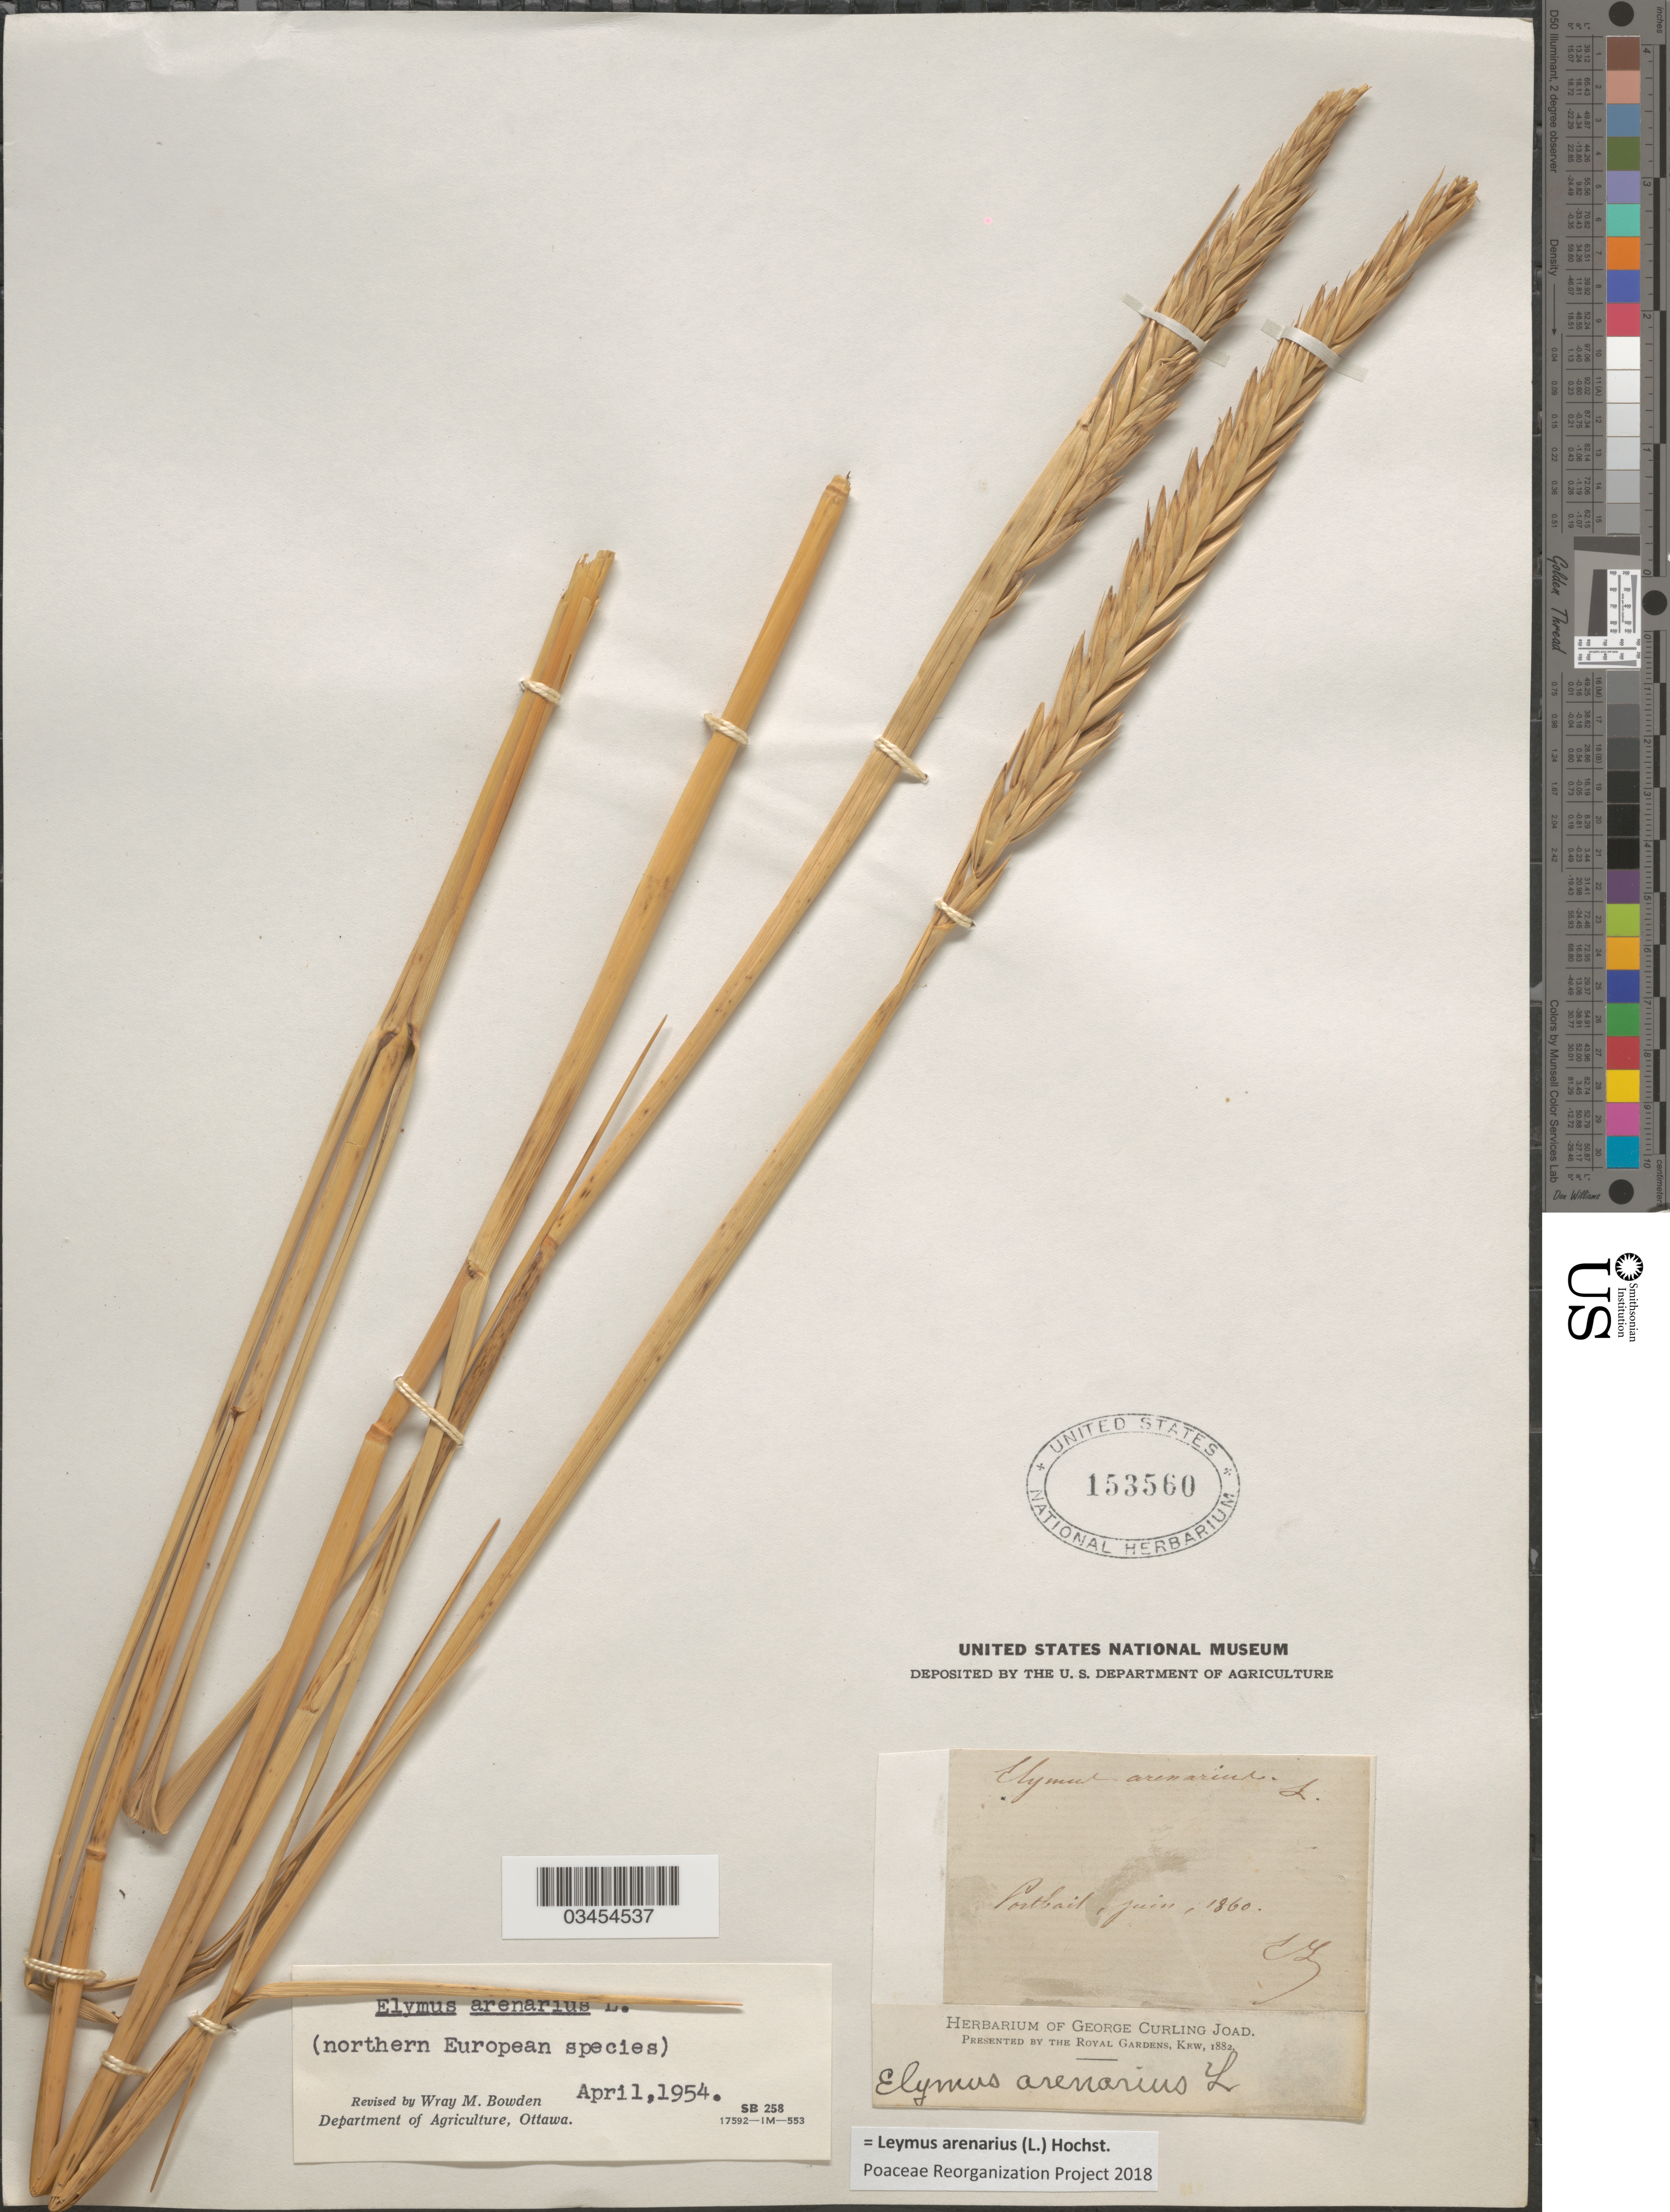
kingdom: Plantae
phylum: Tracheophyta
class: Liliopsida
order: Poales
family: Poaceae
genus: Leymus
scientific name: Leymus arenarius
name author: (L.) Hochst.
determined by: Soreng, Robert J., Research Associate (BOT), Smithsonian Institution - National Museum of Natural History (UNITED STATES)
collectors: C. Z.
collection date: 1860-06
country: France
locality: Portbail.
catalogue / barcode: US 153560